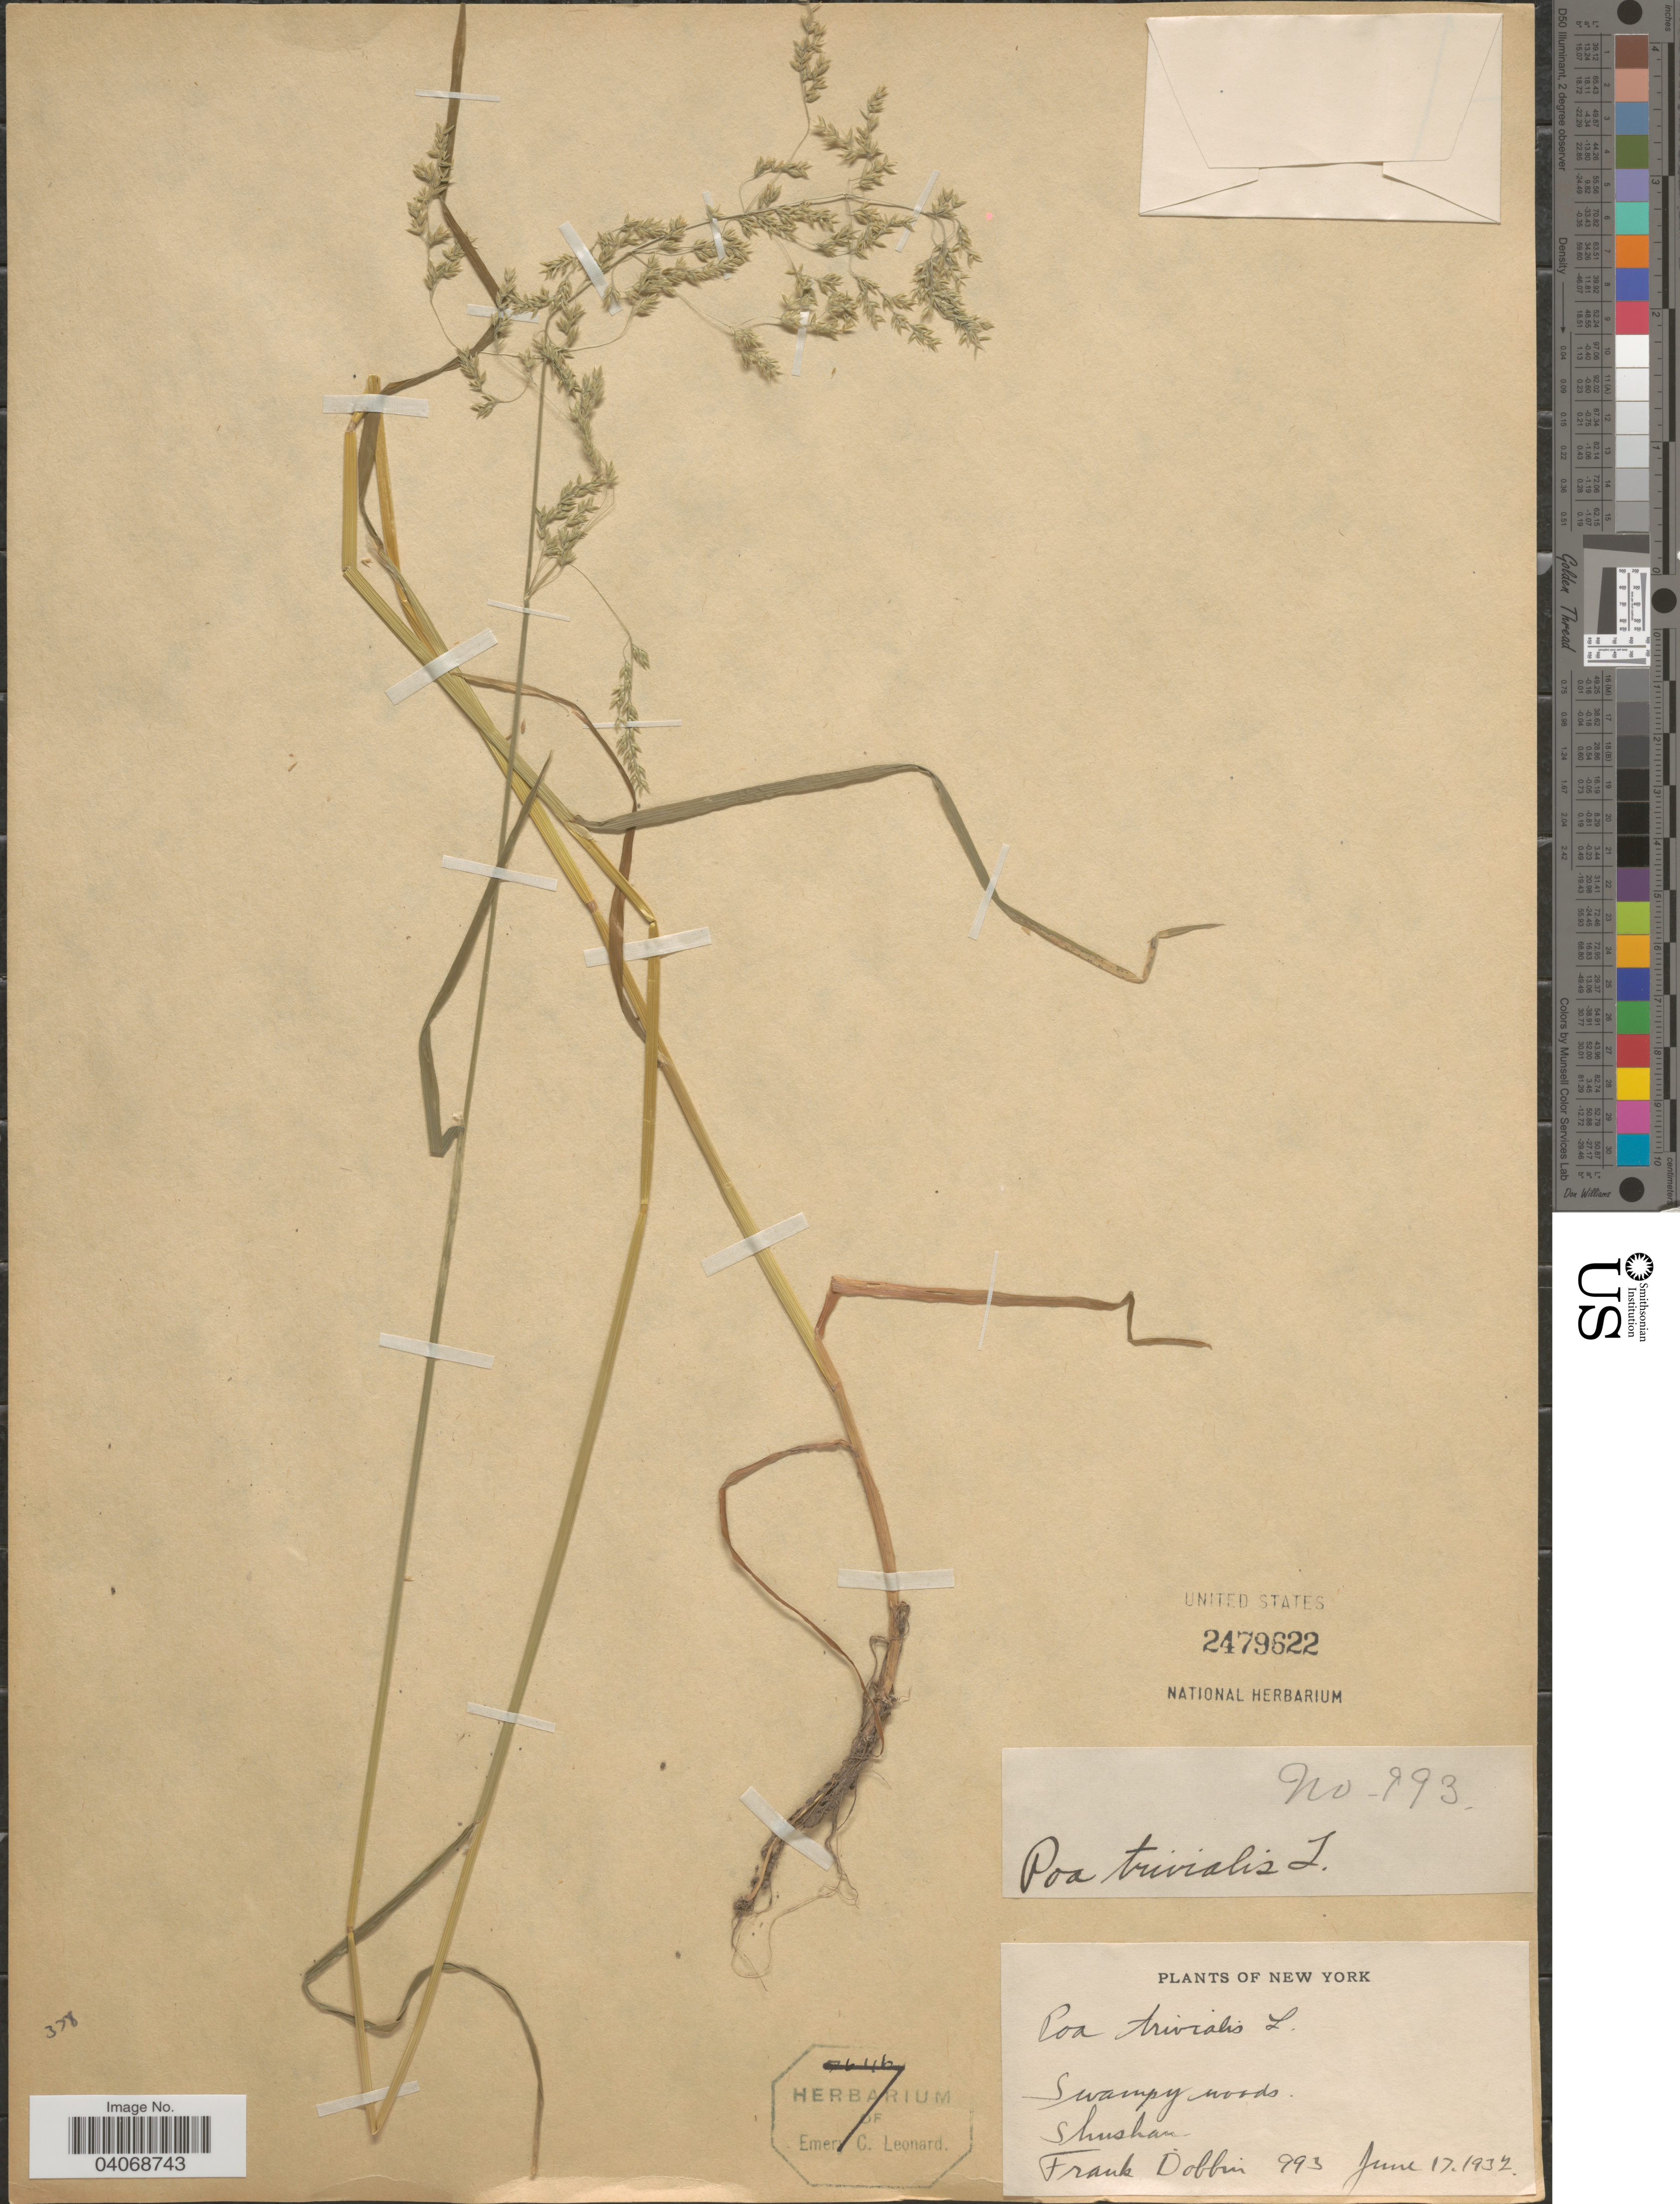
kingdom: Plantae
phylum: Tracheophyta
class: Liliopsida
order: Poales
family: Poaceae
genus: Poa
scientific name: Poa trivialis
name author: L.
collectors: F. Dobbin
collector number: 993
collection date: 1932-06-17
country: United States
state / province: New York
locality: Shushan.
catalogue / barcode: US 2479622